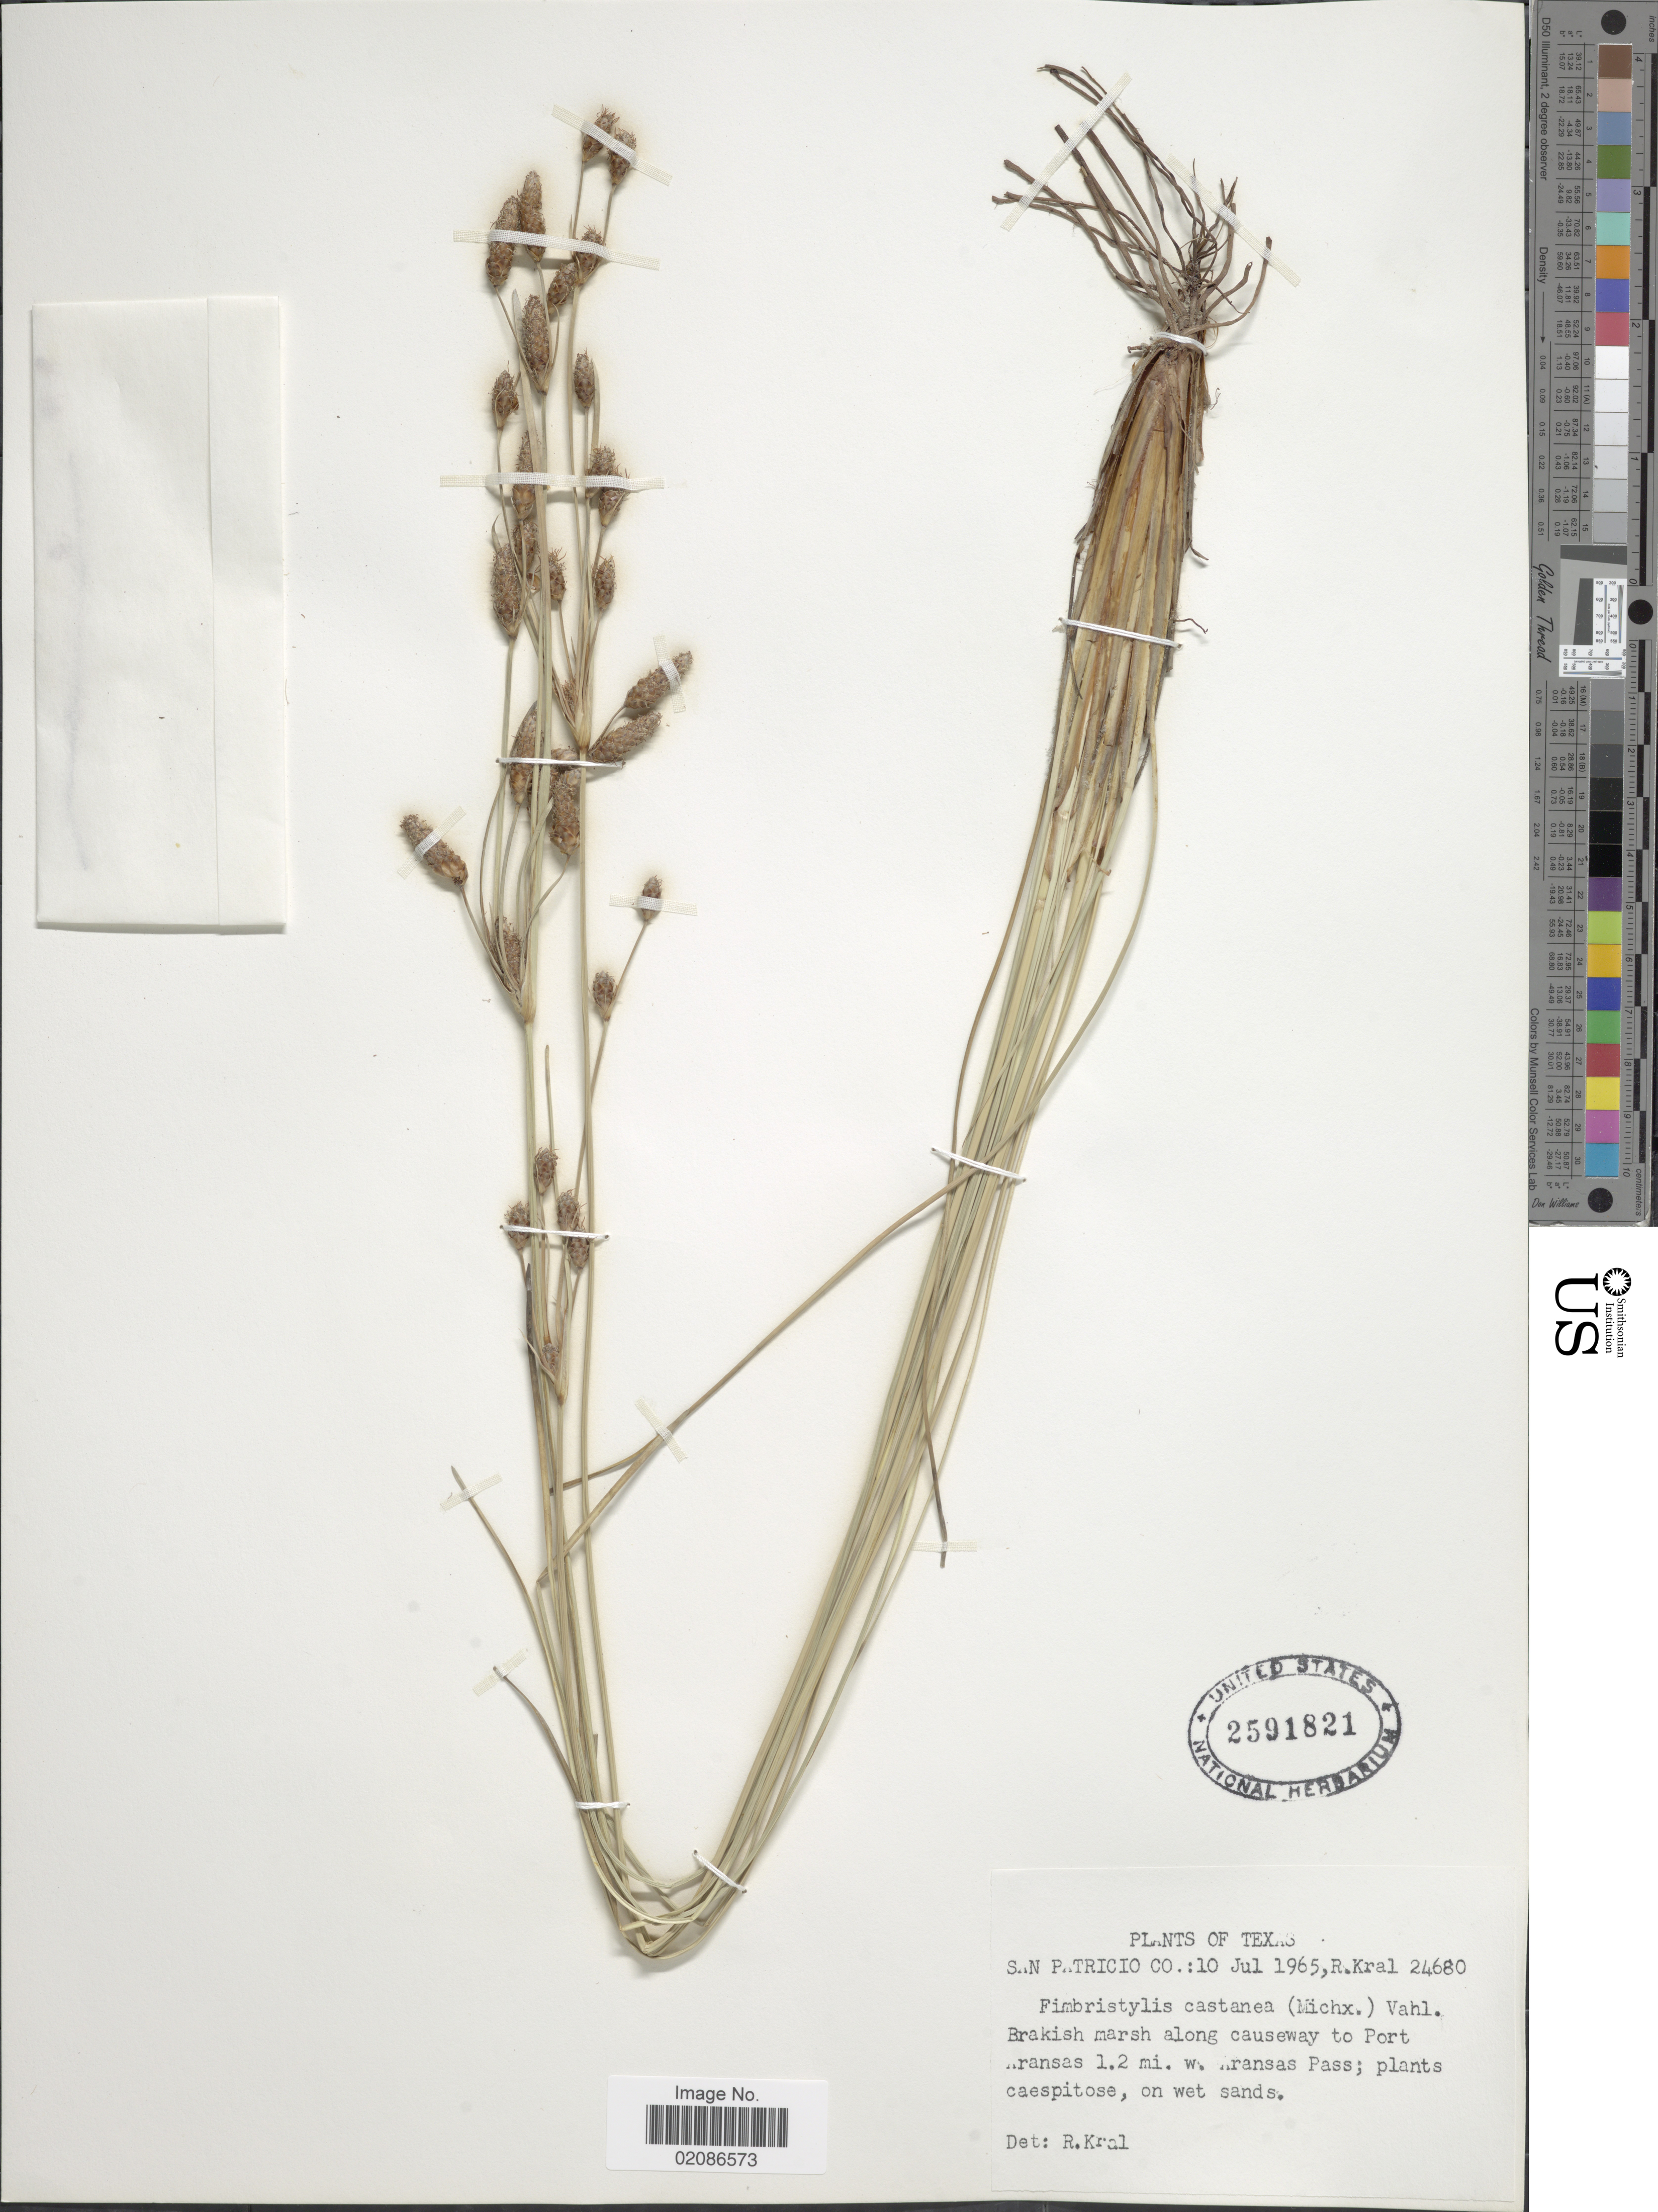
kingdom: Plantae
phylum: Tracheophyta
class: Liliopsida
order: Poales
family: Cyperaceae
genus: Fimbristylis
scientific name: Fimbristylis castanea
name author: (Michx.) Vahl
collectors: R. Kral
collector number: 24680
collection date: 1965-07-10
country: United States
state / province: Texas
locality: San Patricio Co; Brakish marsh along causeway to Port Aransas 1.2 mi w. Aransas Pass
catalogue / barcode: US 2591821